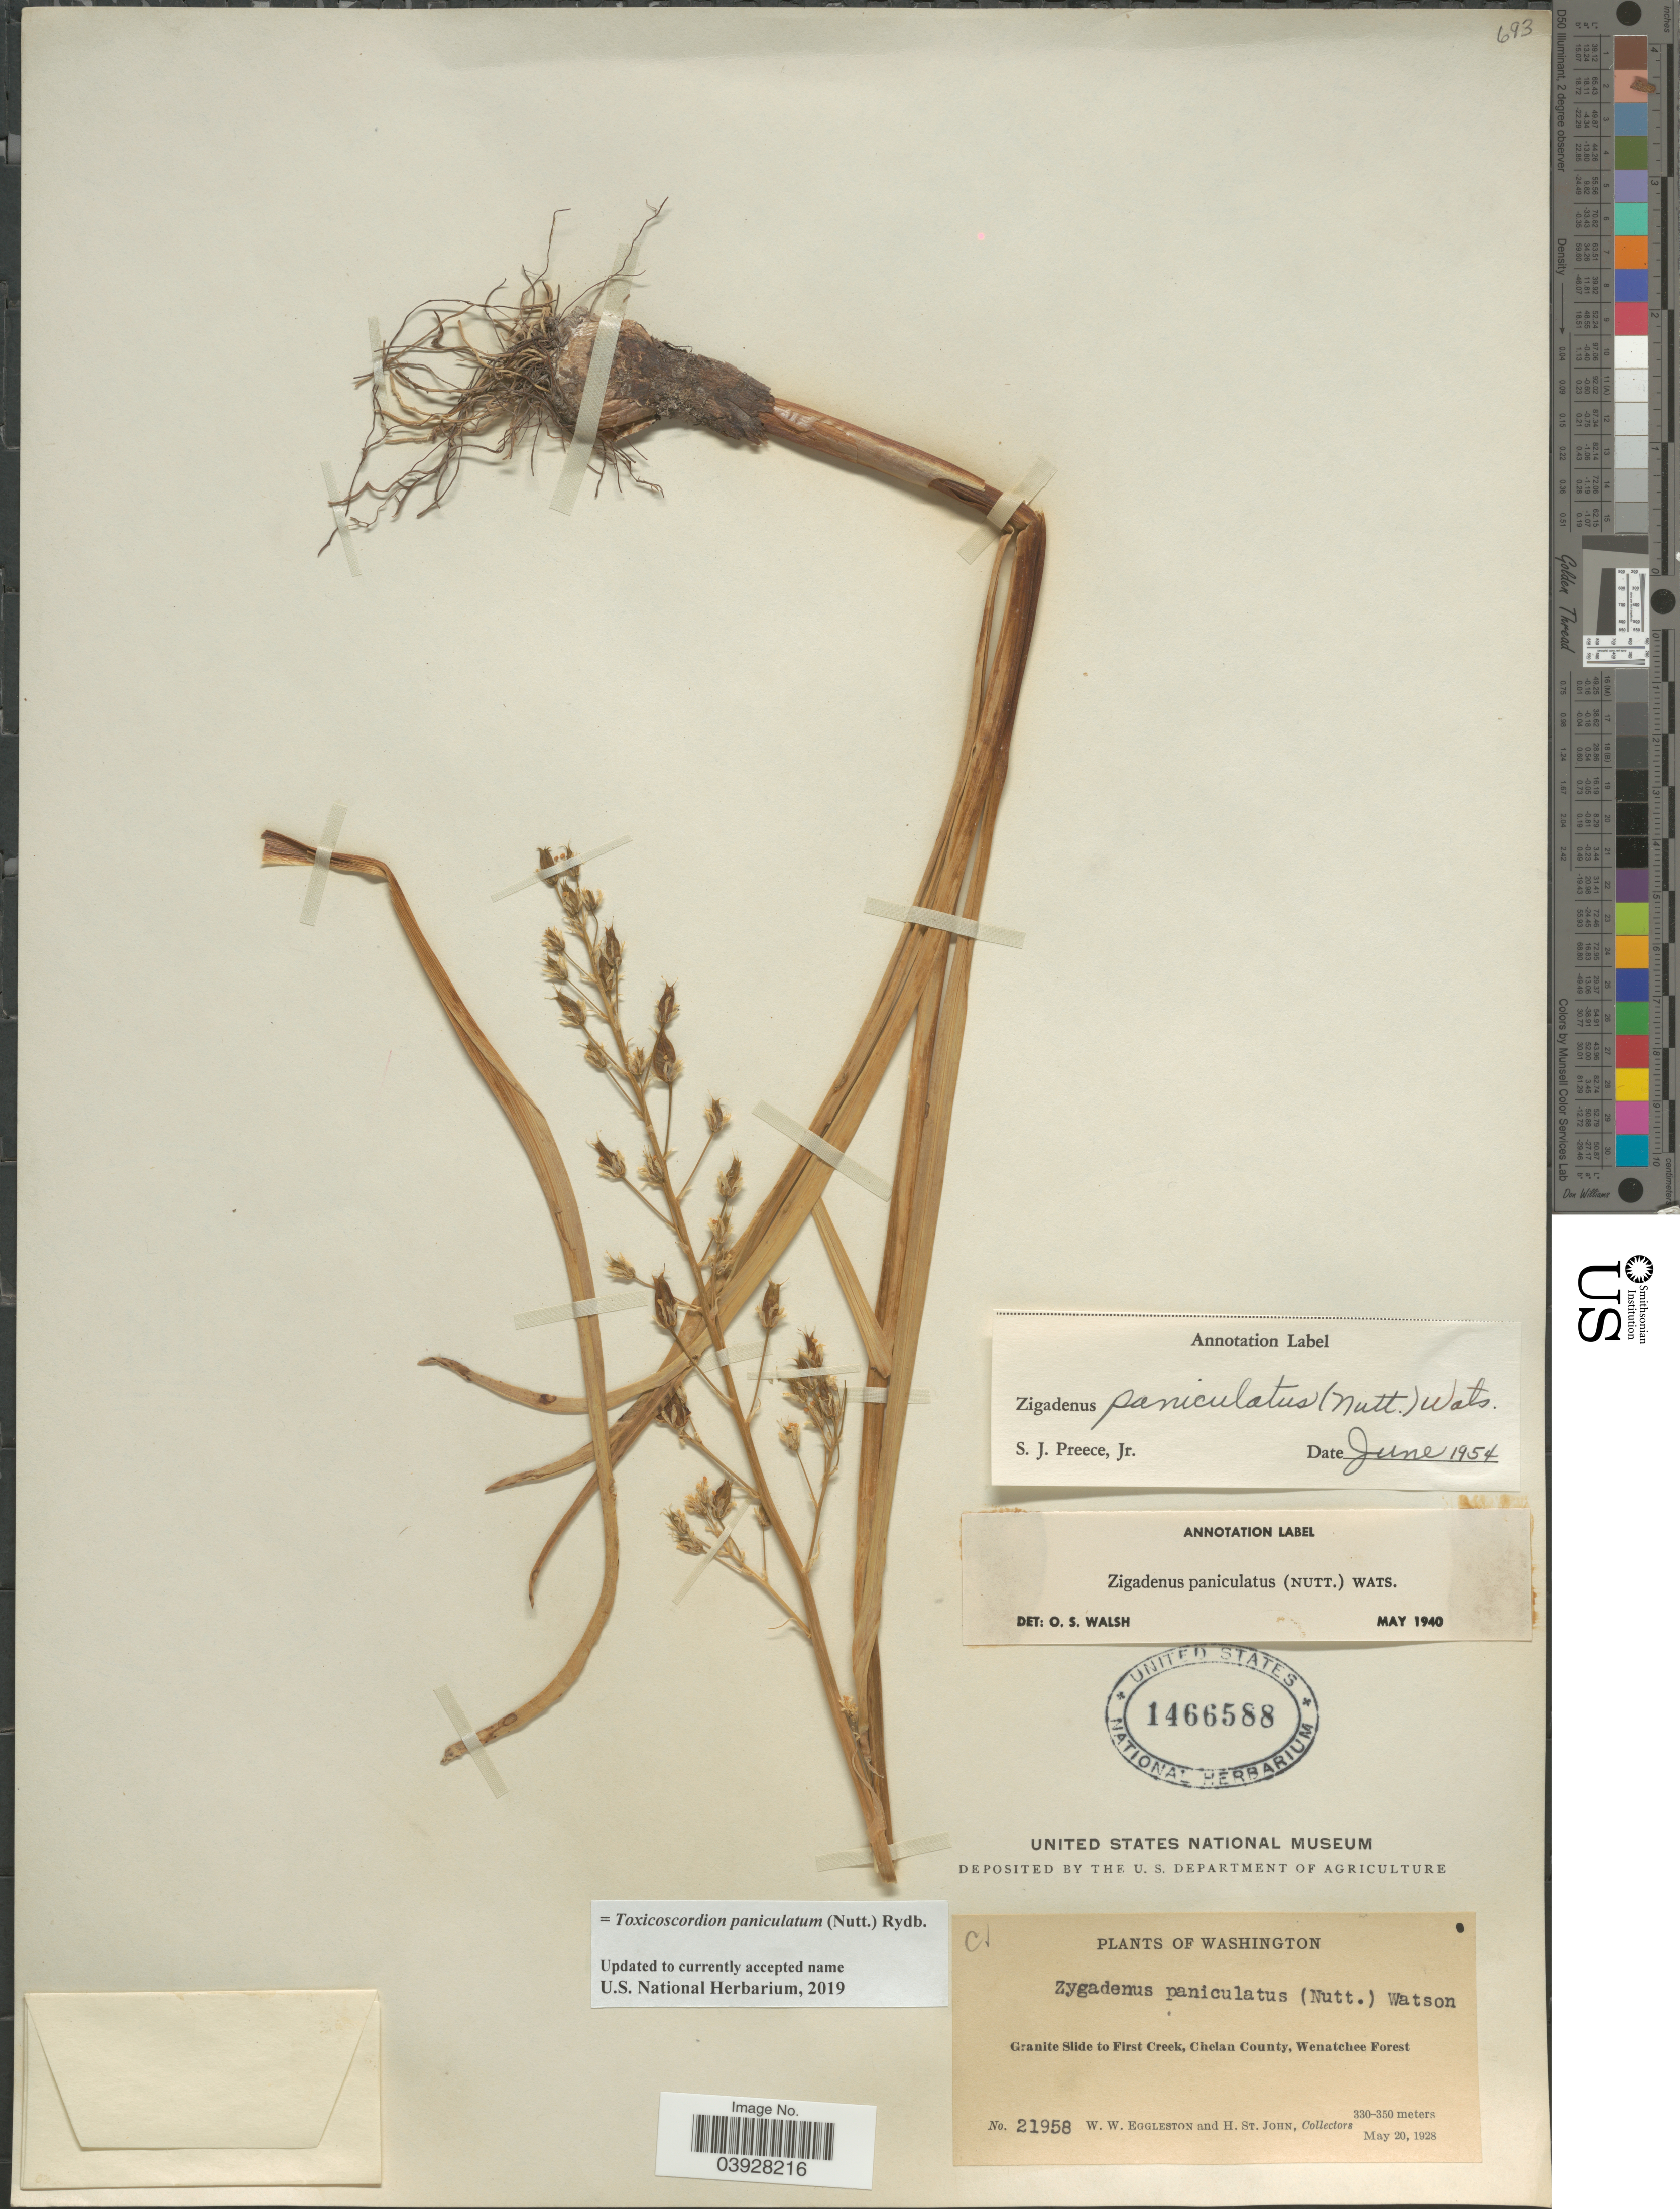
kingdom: Plantae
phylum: Tracheophyta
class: Liliopsida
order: Liliales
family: Melanthiaceae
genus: Toxicoscordion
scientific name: Toxicoscordion paniculatum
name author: (Nutt.) Rydb.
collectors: W. W. Eggleston & H. St. John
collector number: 21958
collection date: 1928-05-20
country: United States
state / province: Washington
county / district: Chelan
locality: Granite Slide to First Creek, Chelan County, Wenatchee Forest.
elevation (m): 330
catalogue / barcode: US 1466588